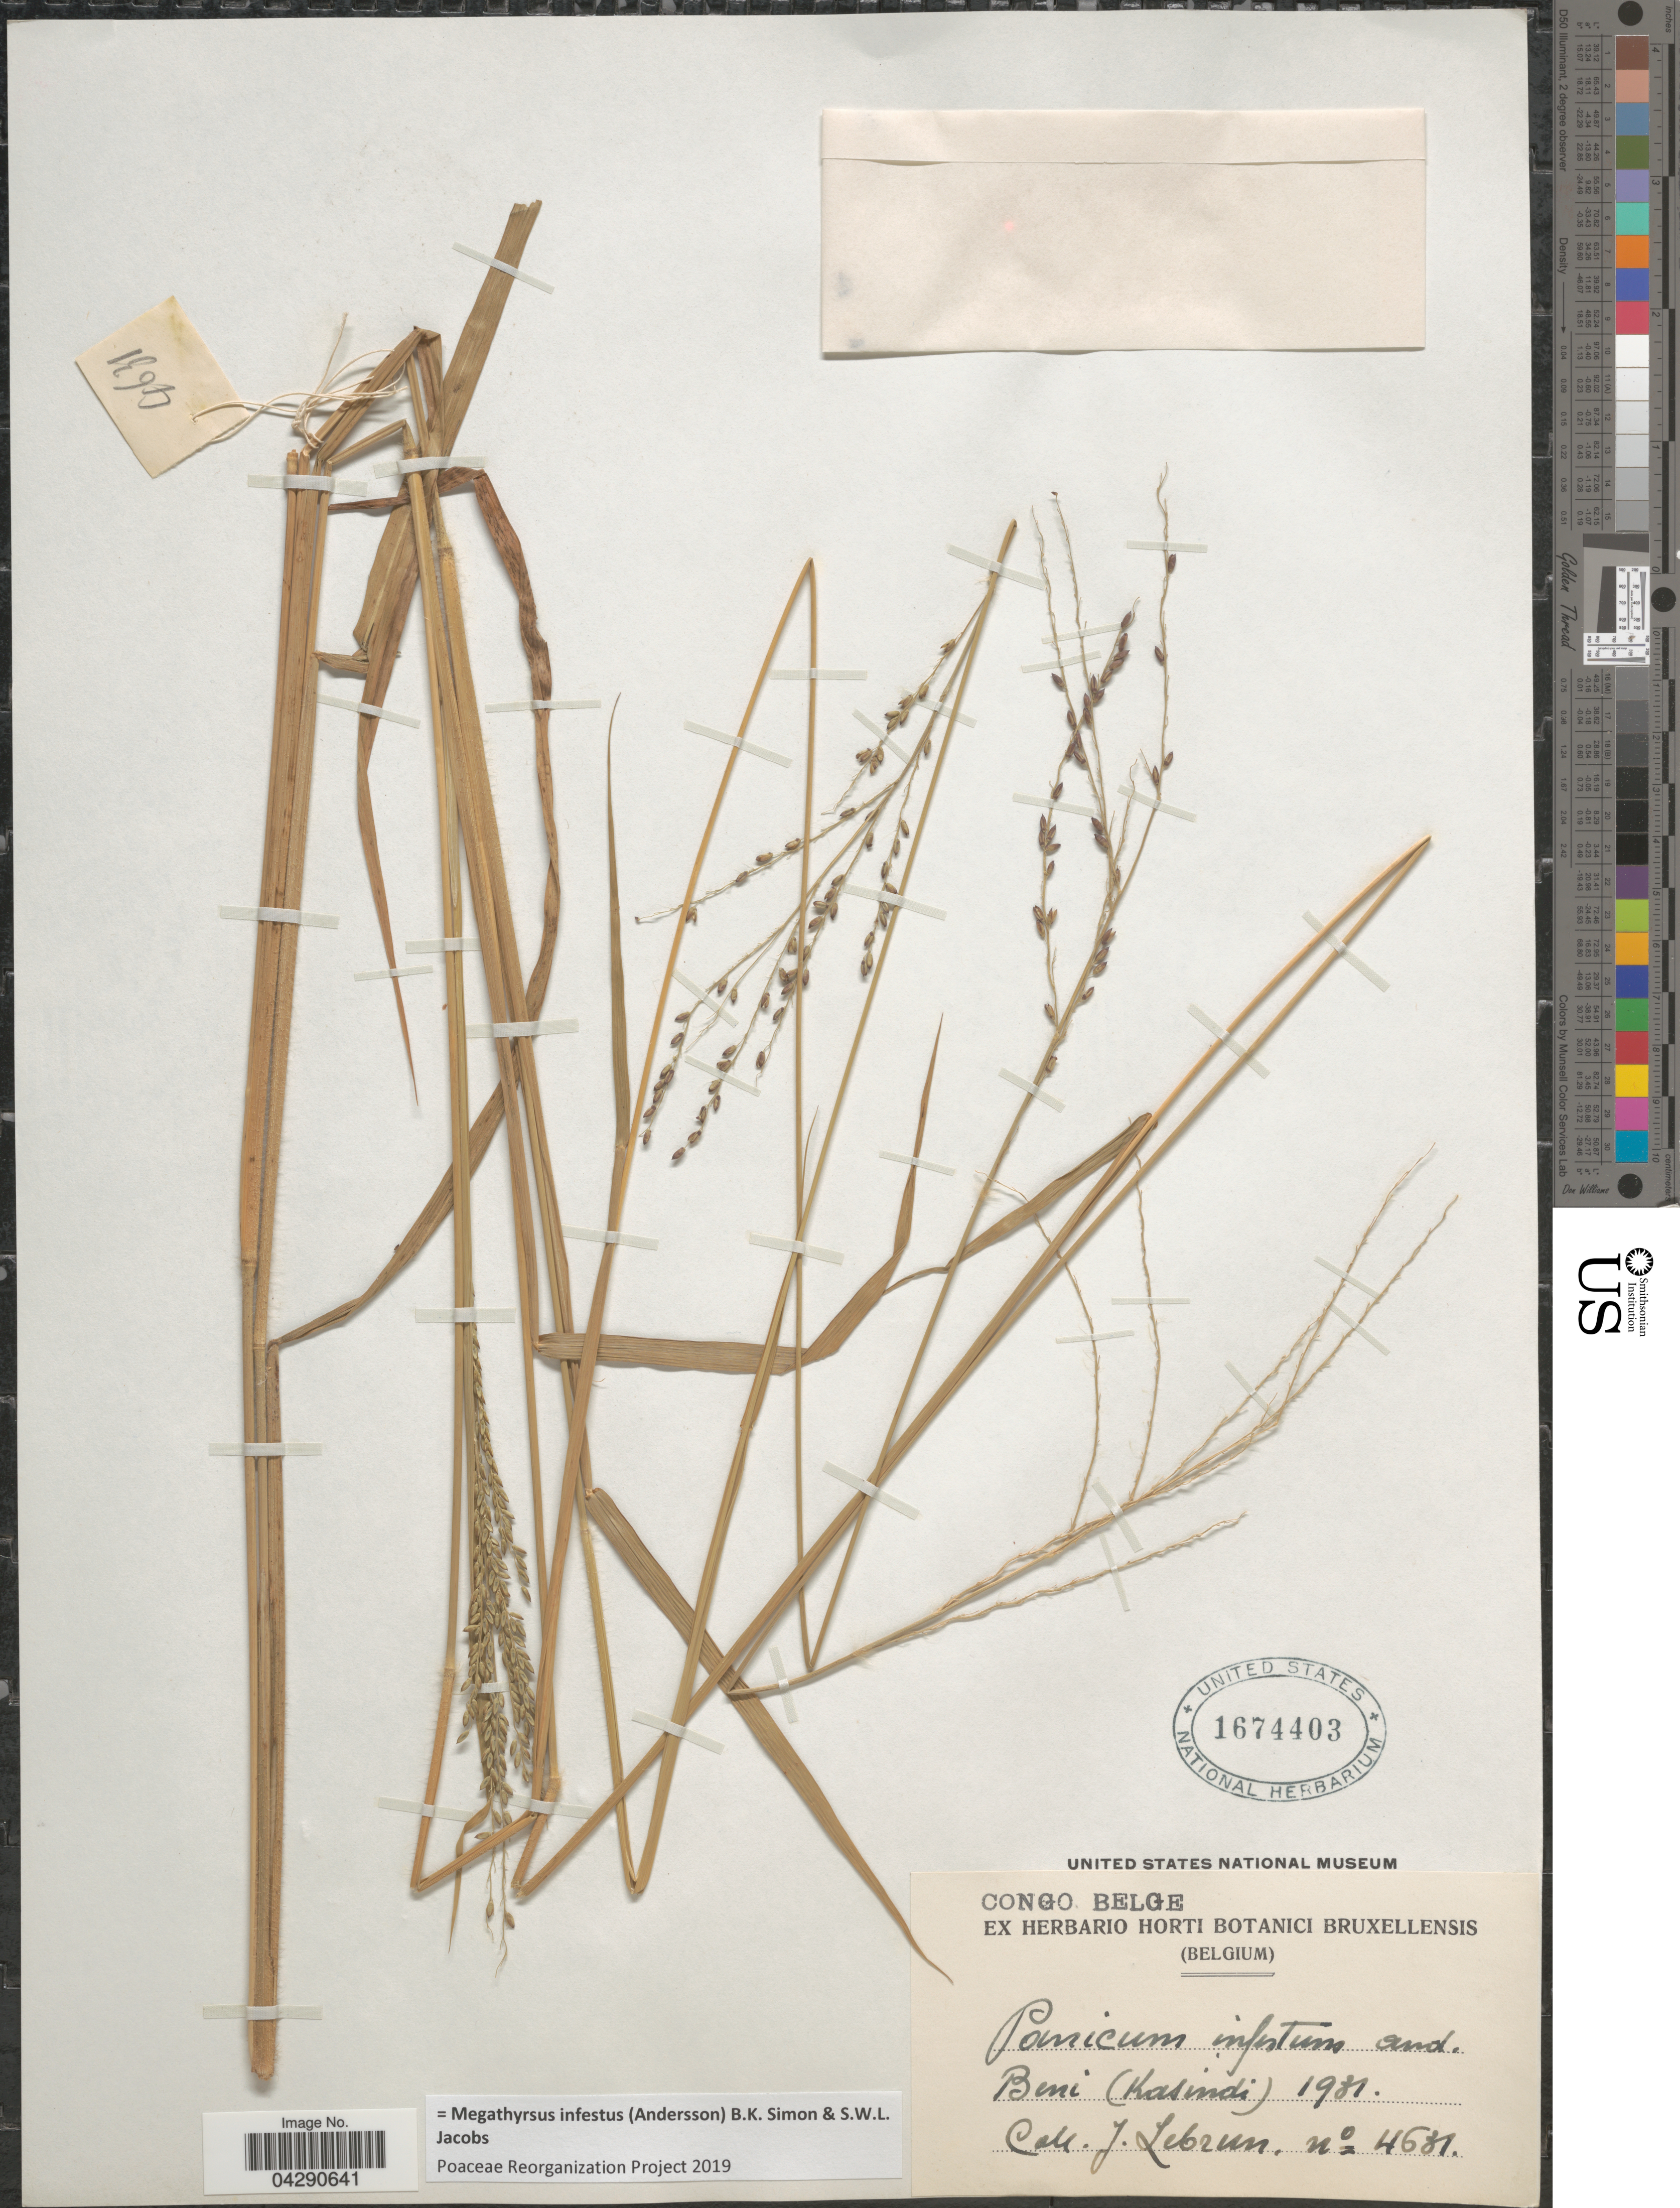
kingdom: Plantae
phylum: Tracheophyta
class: Liliopsida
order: Poales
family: Poaceae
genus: Megathyrsus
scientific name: Megathyrsus infestus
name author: (Peters) B.K. Simon & S.W.L. Jacobs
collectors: J. A. Lebrun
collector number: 4631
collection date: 1931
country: Congo, Democratic Republic of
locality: Congo Belge. Beni (Kasindi).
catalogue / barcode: US 1674403